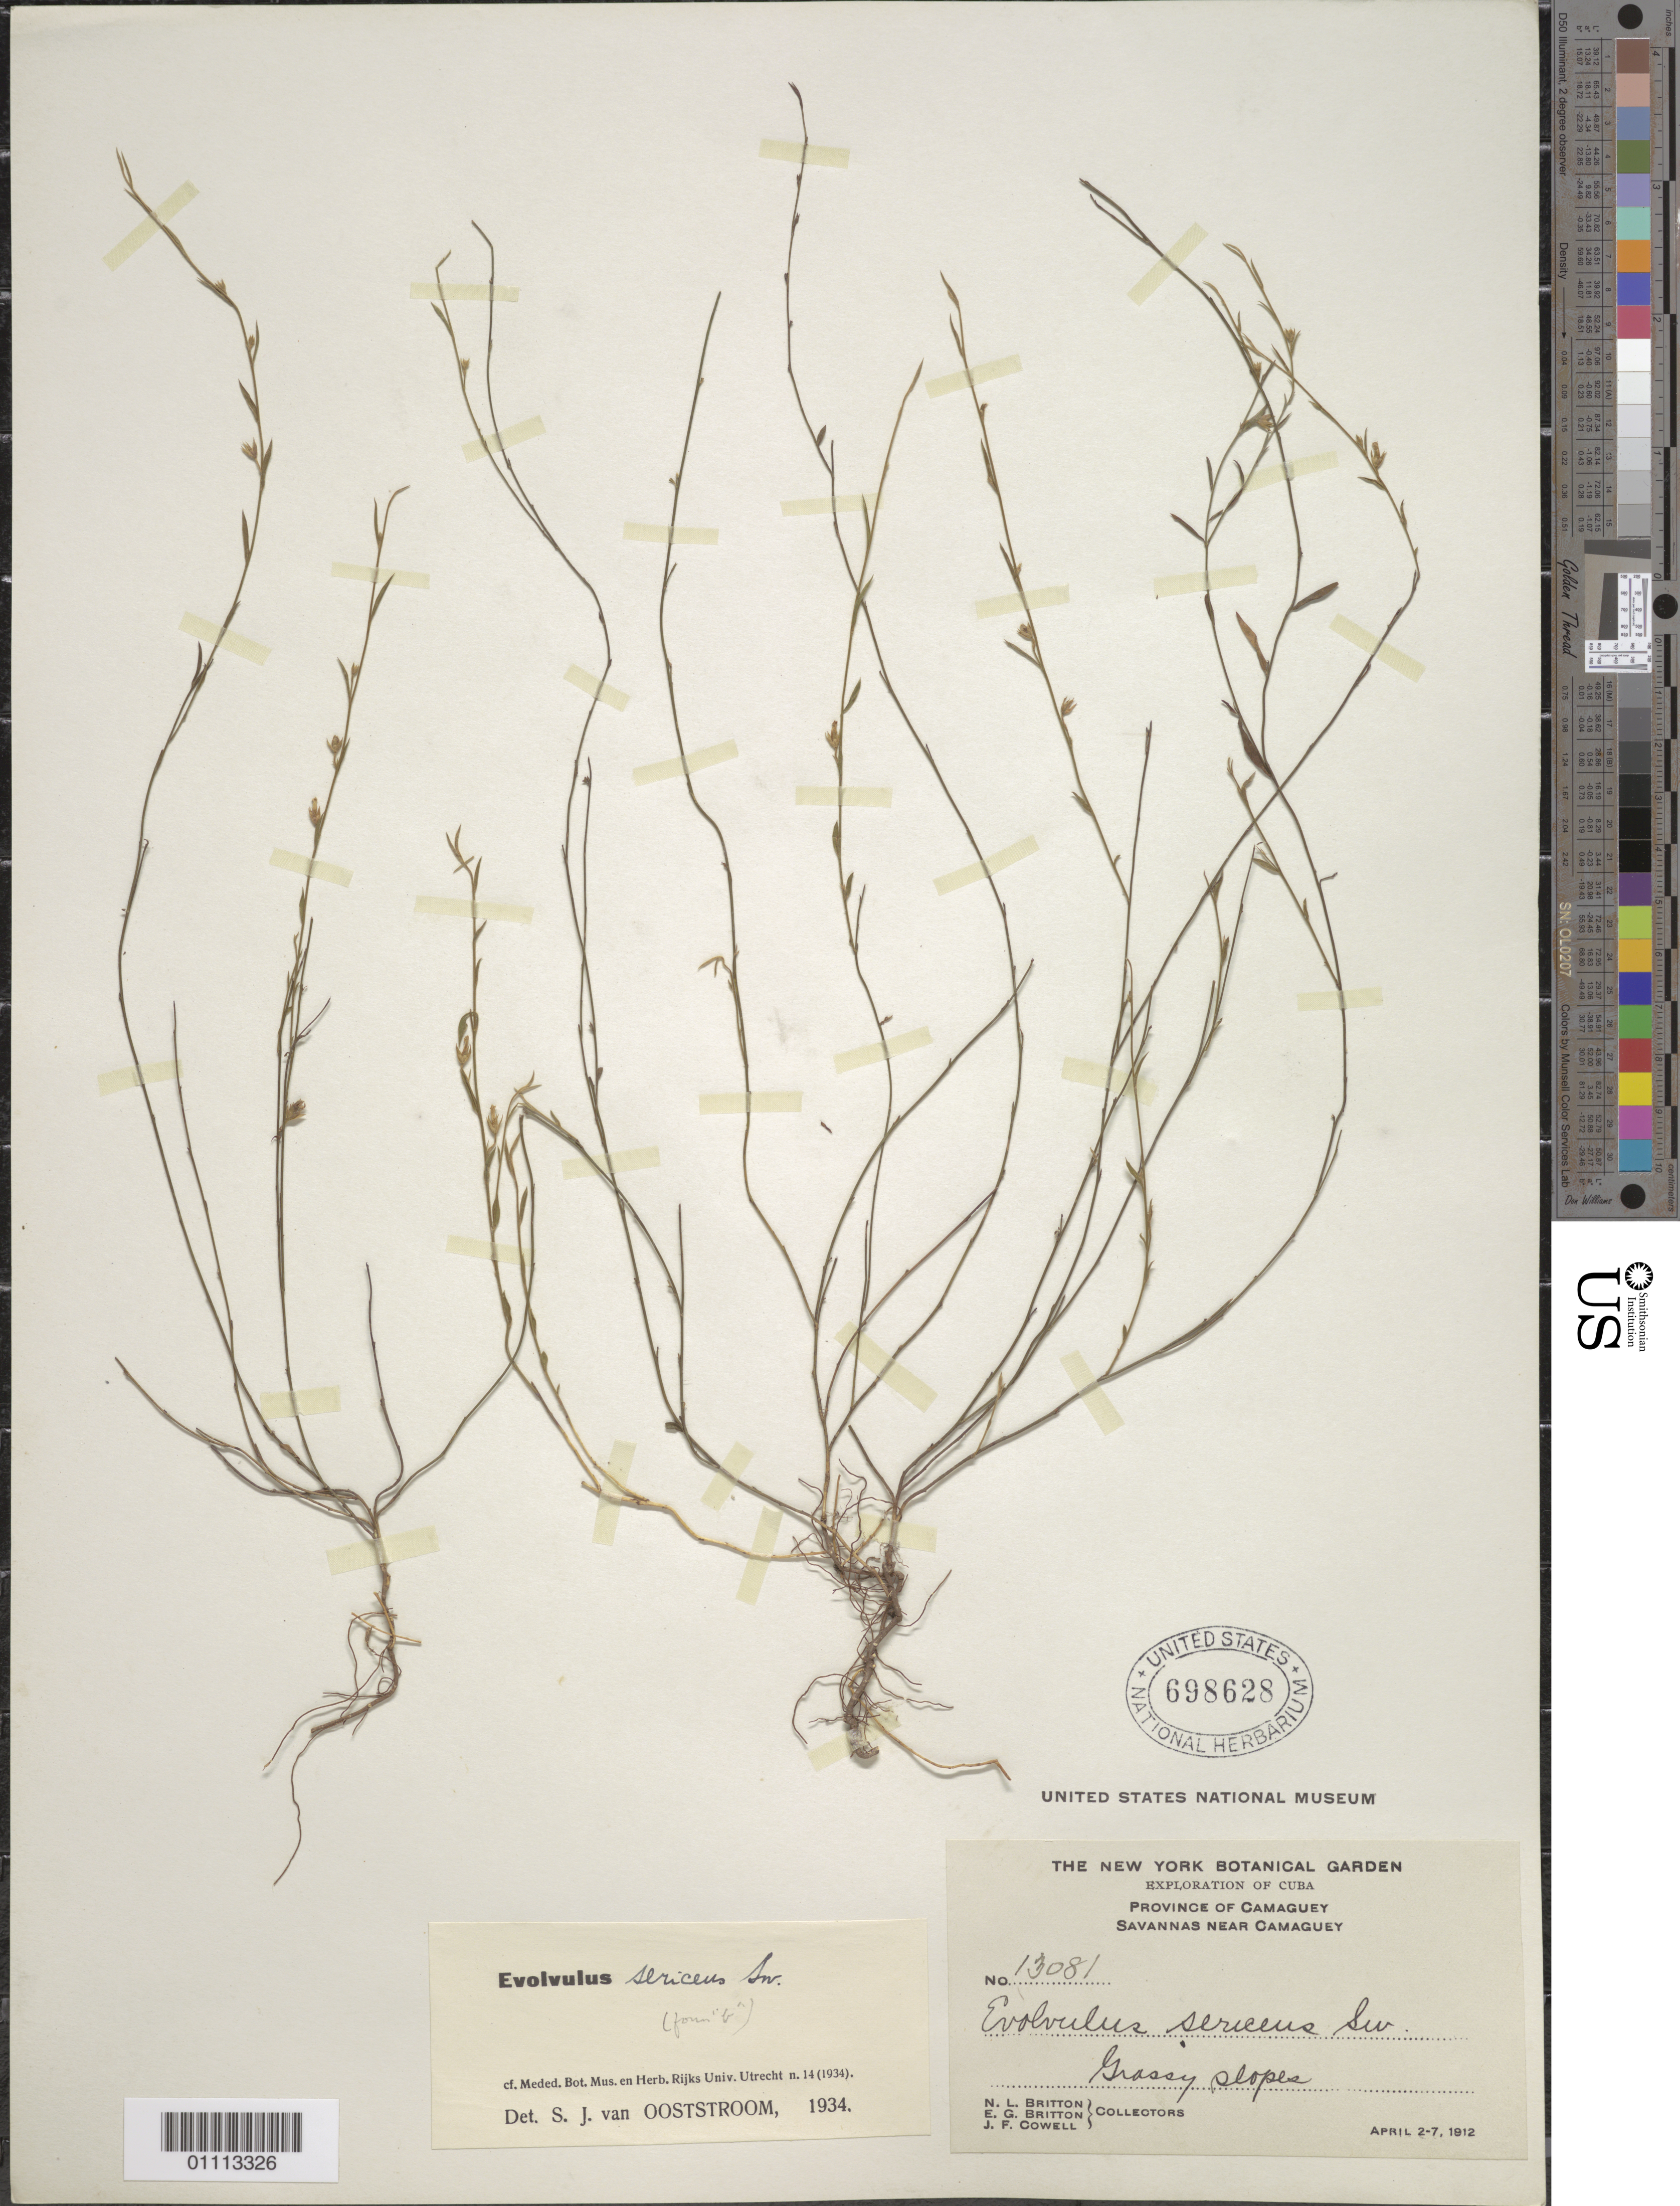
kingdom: Plantae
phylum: Tracheophyta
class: Magnoliopsida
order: Solanales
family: Convolvulaceae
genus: Evolvulus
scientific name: Evolvulus sericeus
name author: Sw.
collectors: N. Britton, E. G. Britton & J. F. Cowell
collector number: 13081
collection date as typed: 02 Apr 1912 to 07 Apr 1912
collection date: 1912-04-02/1912-04-07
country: Cuba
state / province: Camagüey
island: Cuba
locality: Savannas near Camaguey Grassy slopes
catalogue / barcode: US 698628